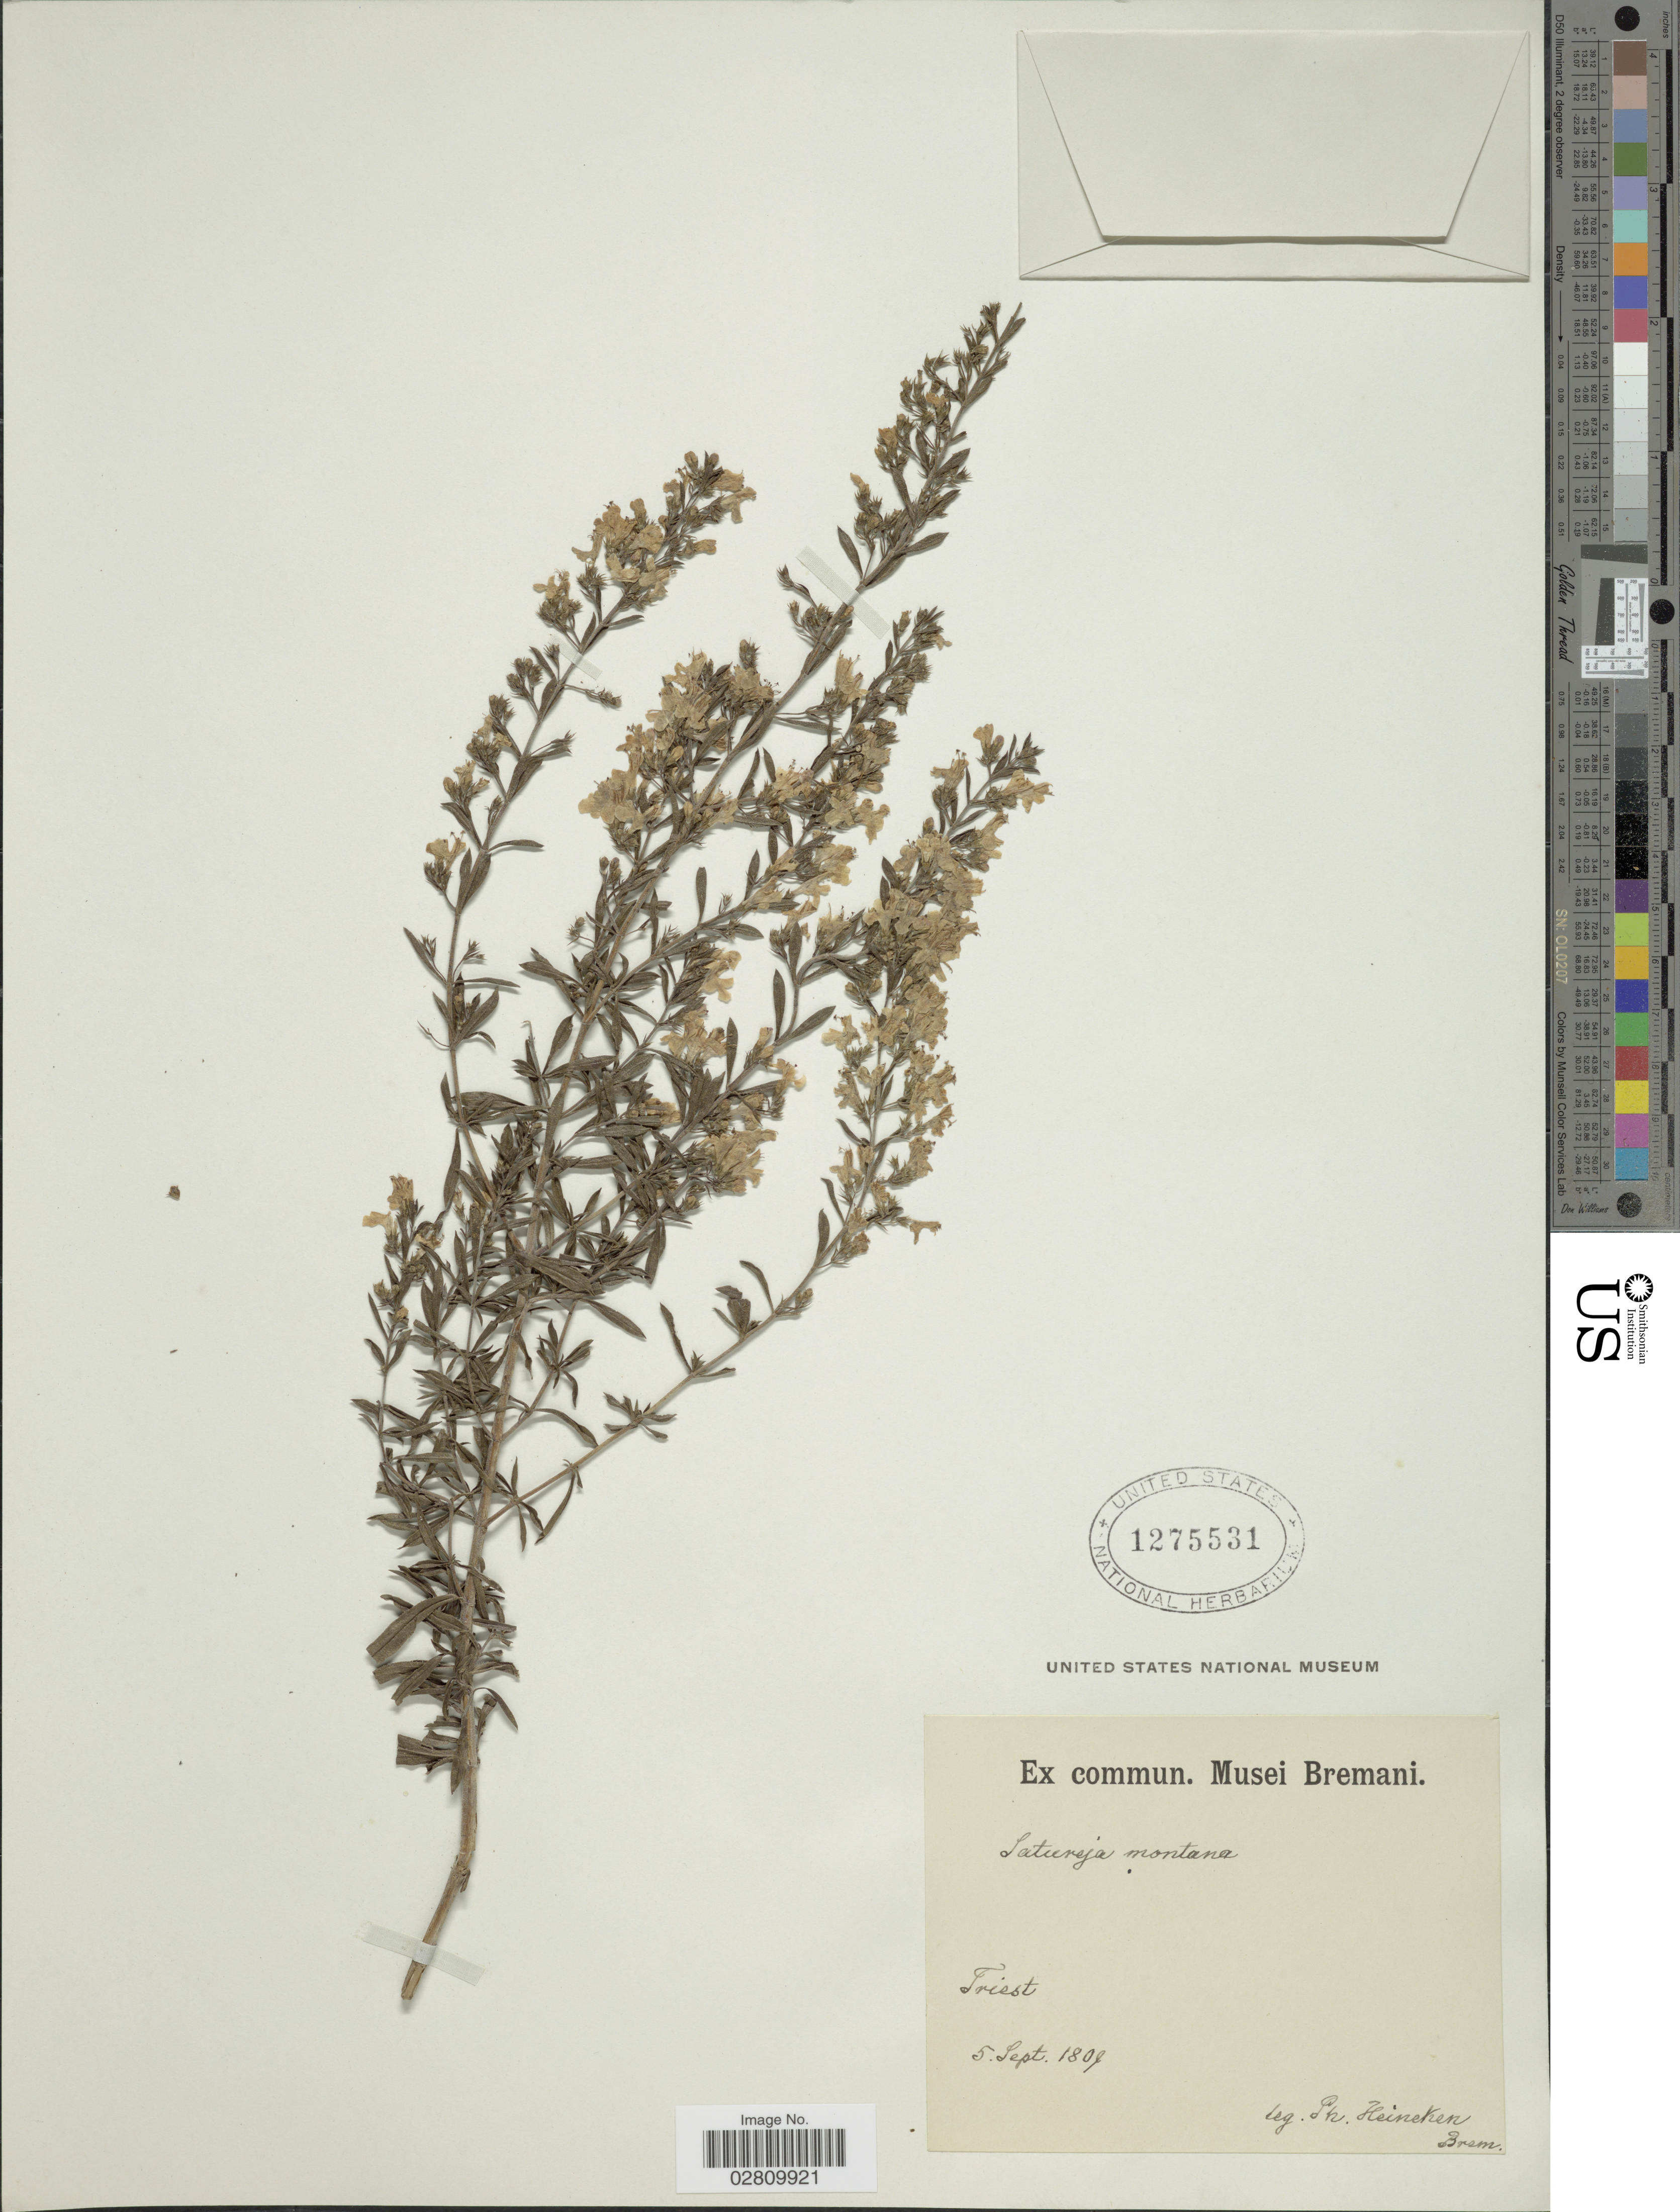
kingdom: Plantae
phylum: Tracheophyta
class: Magnoliopsida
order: Lamiales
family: Lamiaceae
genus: Calamintha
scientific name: Calamintha montana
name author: Lam.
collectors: P. Heineken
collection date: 1809-09-05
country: Italy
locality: Triest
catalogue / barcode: US 1275531